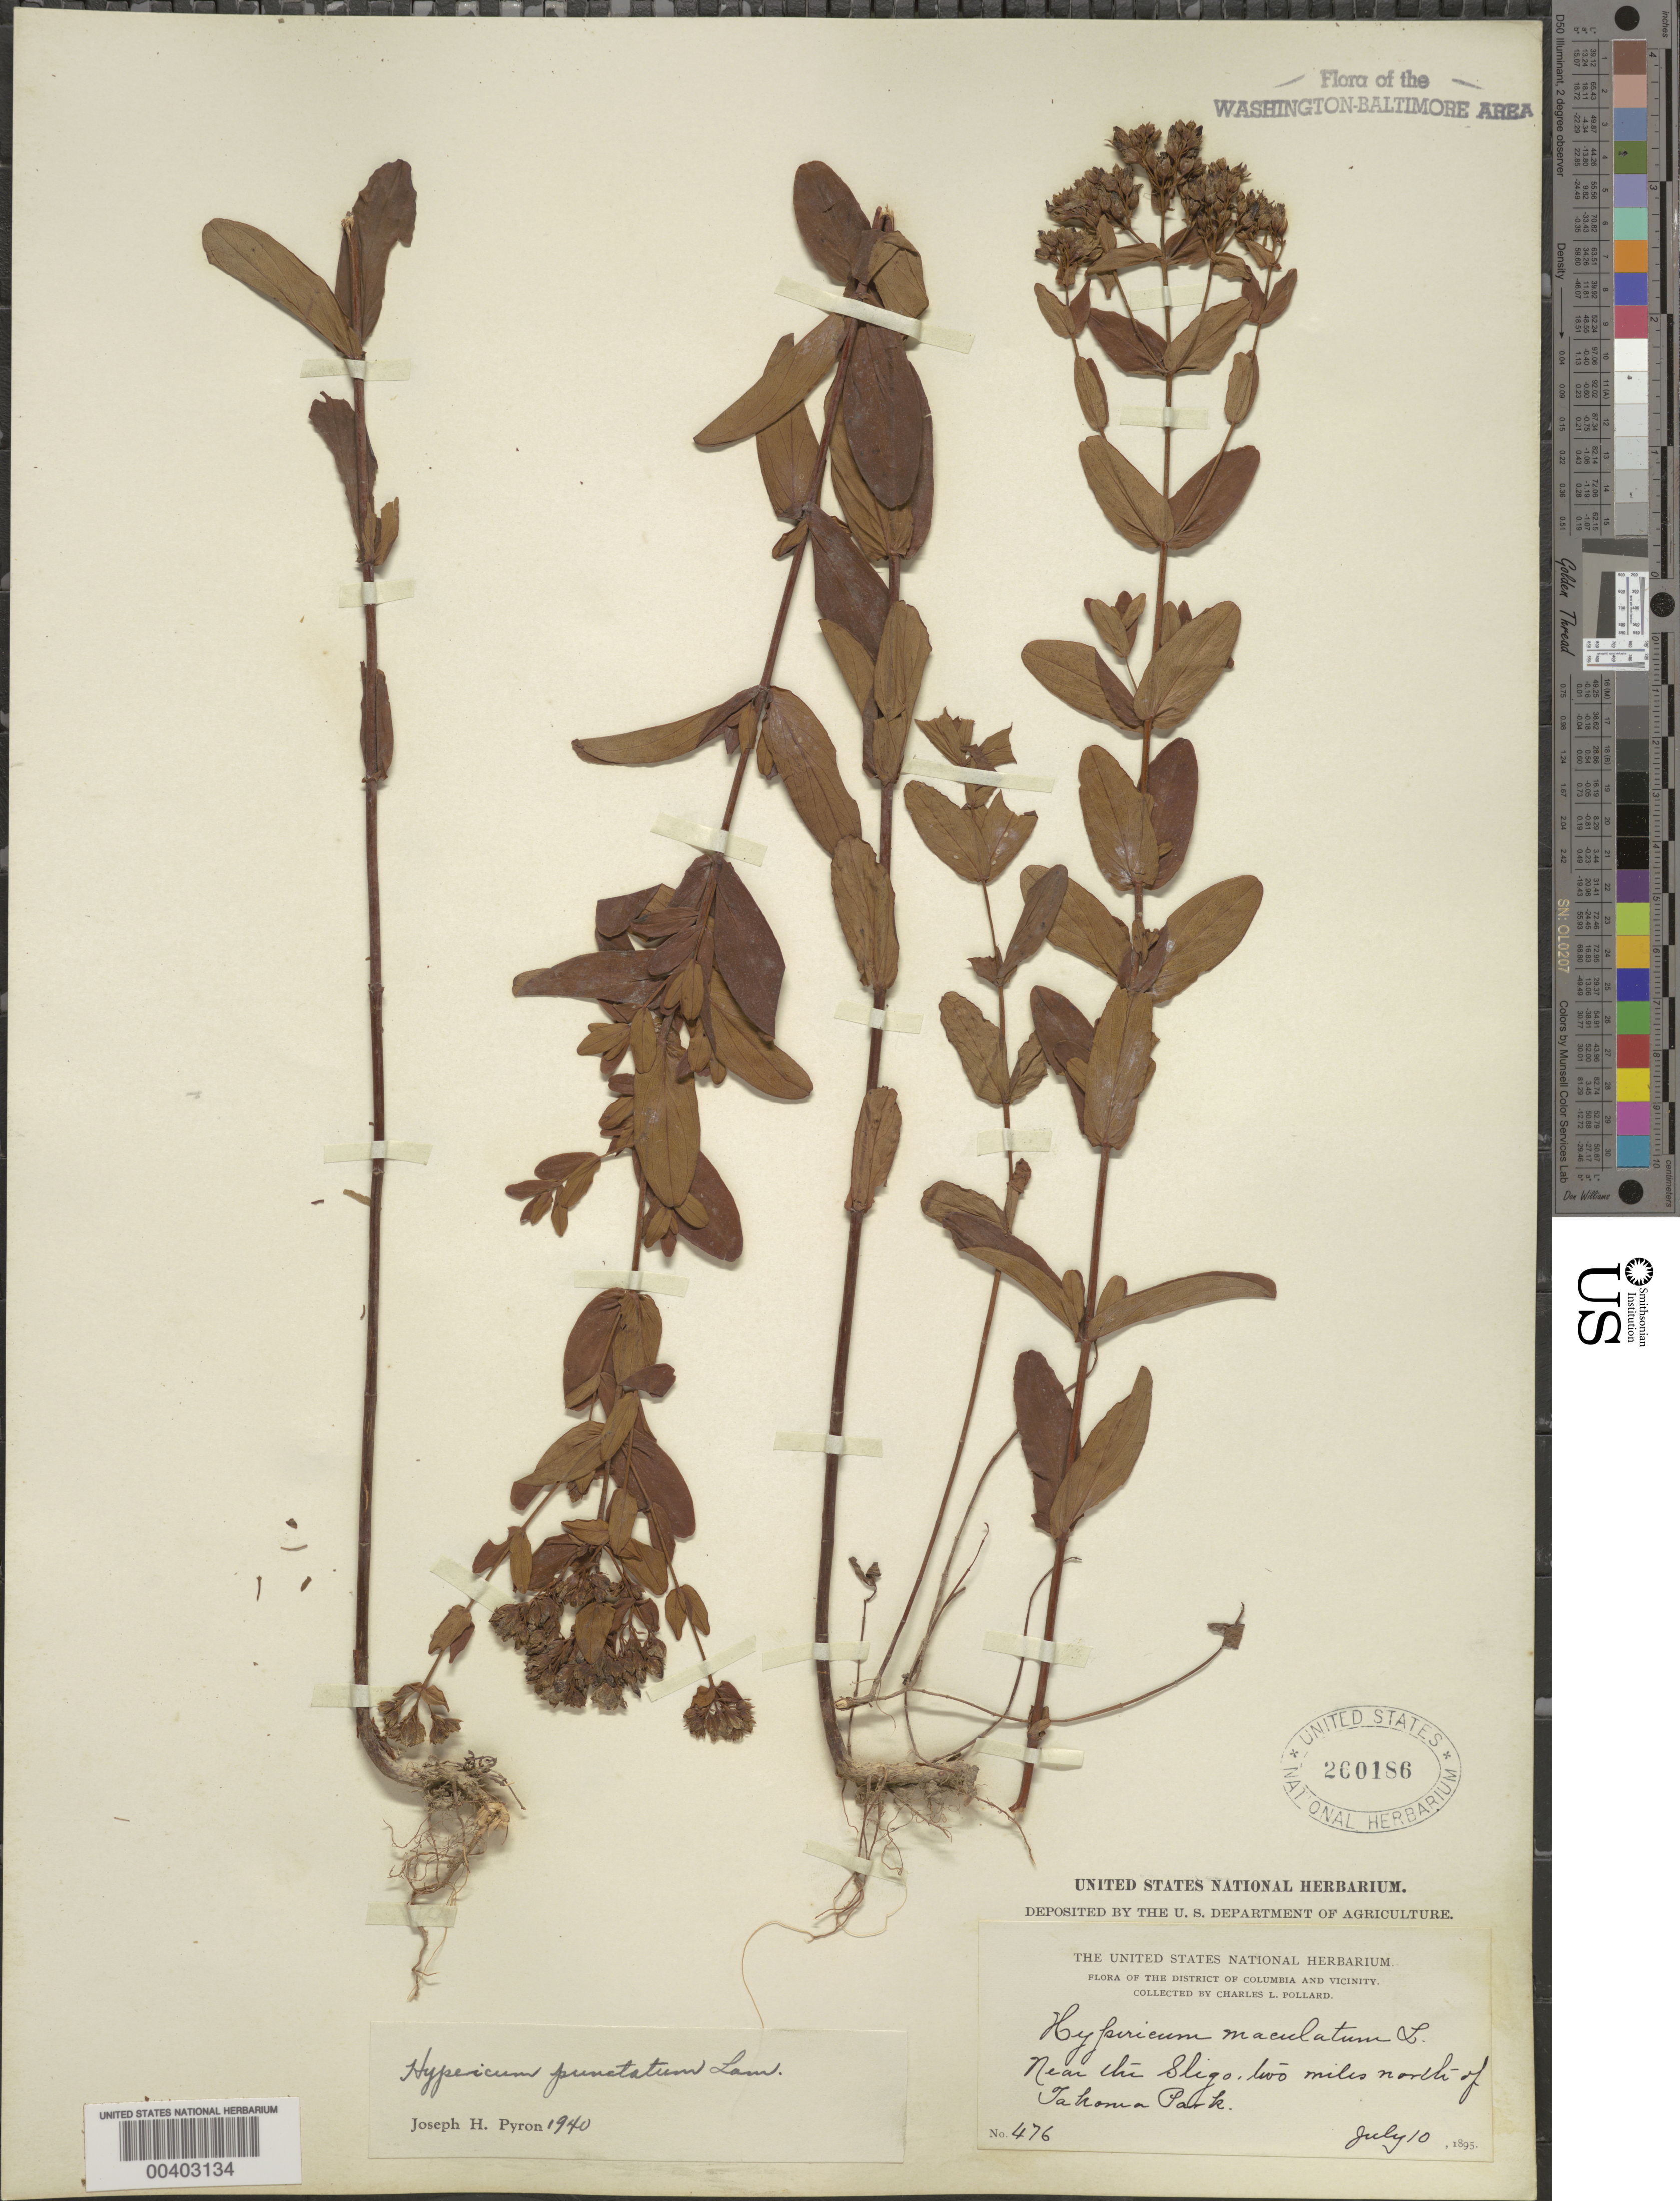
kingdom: Plantae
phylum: Tracheophyta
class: Magnoliopsida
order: Malpighiales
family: Hypericaceae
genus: Hypericum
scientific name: Hypericum punctatum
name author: Lam.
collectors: C. L. Pollard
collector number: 476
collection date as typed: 10 Jul 1895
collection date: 1895-07-10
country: United States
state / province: Maryland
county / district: Montgomery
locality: Sligo, north of Takoma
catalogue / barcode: US 260186